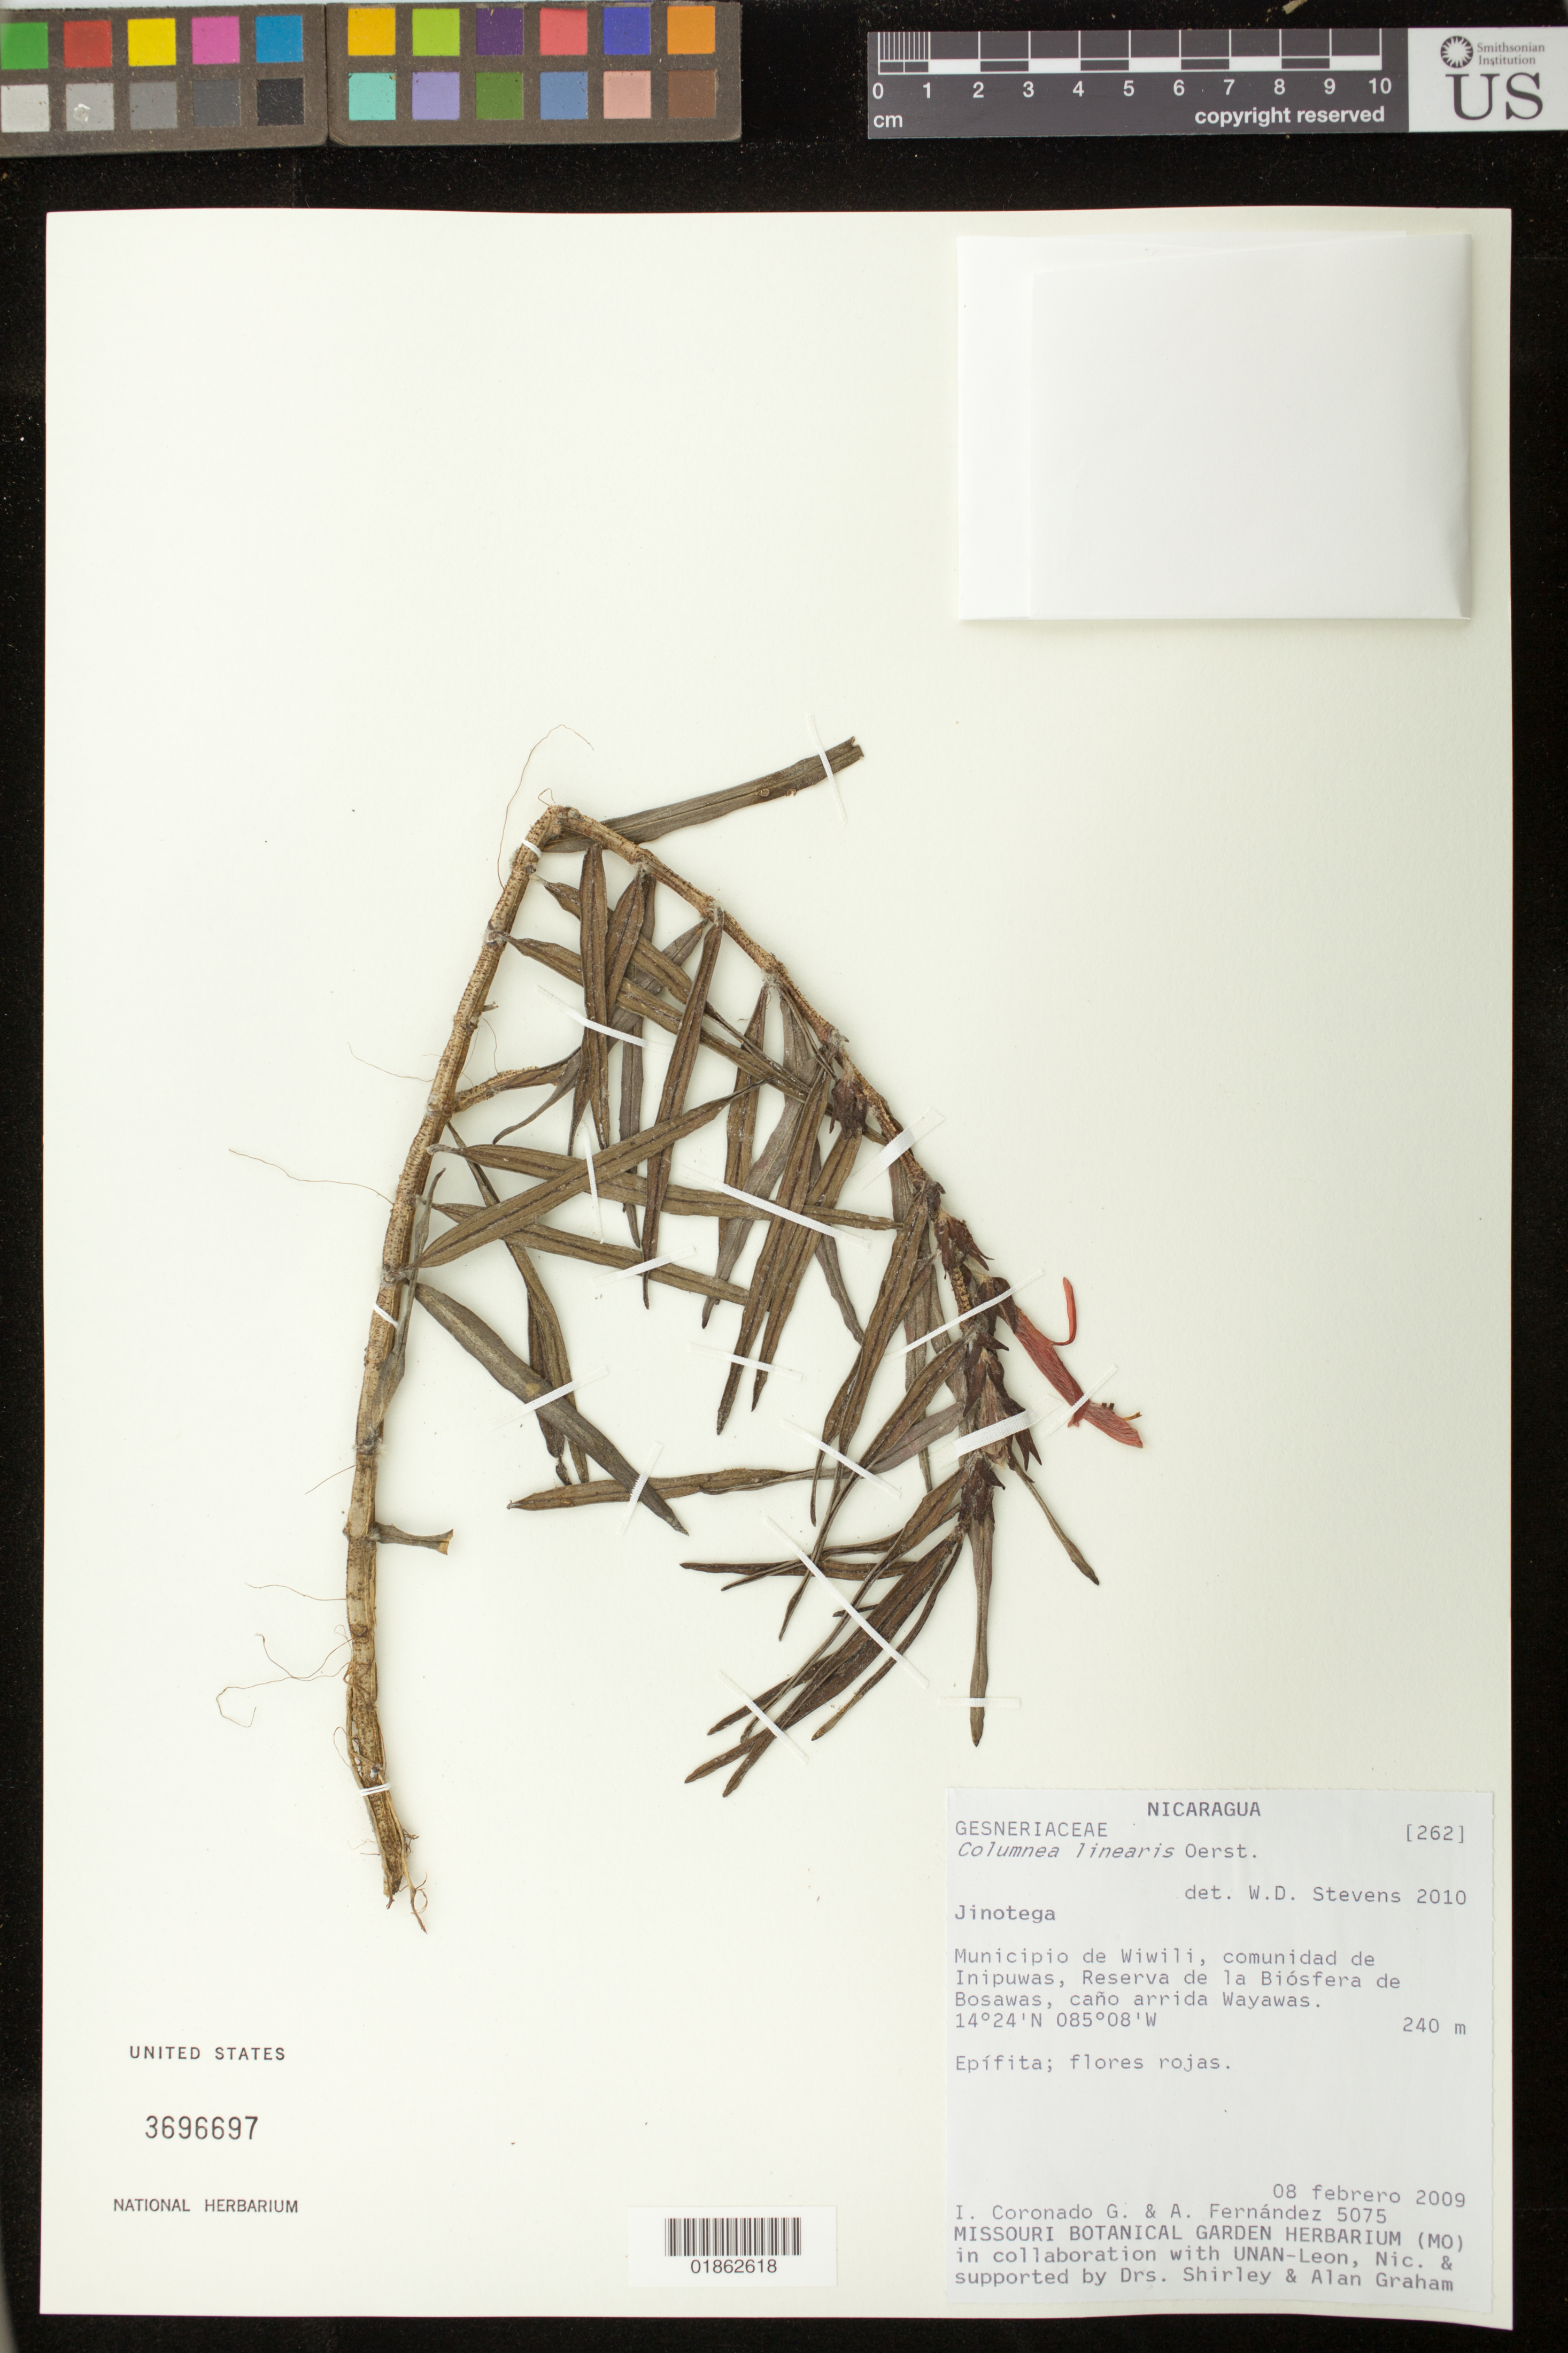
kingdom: Plantae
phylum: Tracheophyta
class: Magnoliopsida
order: Lamiales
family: Gesneriaceae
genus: Columnea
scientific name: Columnea linearis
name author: Oerst.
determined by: Stevens, W. Douglas, Missouri Botanical Garden (MO)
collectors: I. Coronado, A. Fernández, O. Fernandez & C. Fernandez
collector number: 5075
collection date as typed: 08 febrero 2009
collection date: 2009-02-08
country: Nicaragua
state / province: Jinotega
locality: Municipio de Wiwili, comunidad de Inipuwas, Rserva de la Biosfera de Bosawas, caño arrida Wayawas.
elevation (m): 240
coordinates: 14 24 N, 085 08 W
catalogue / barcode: US 3696697